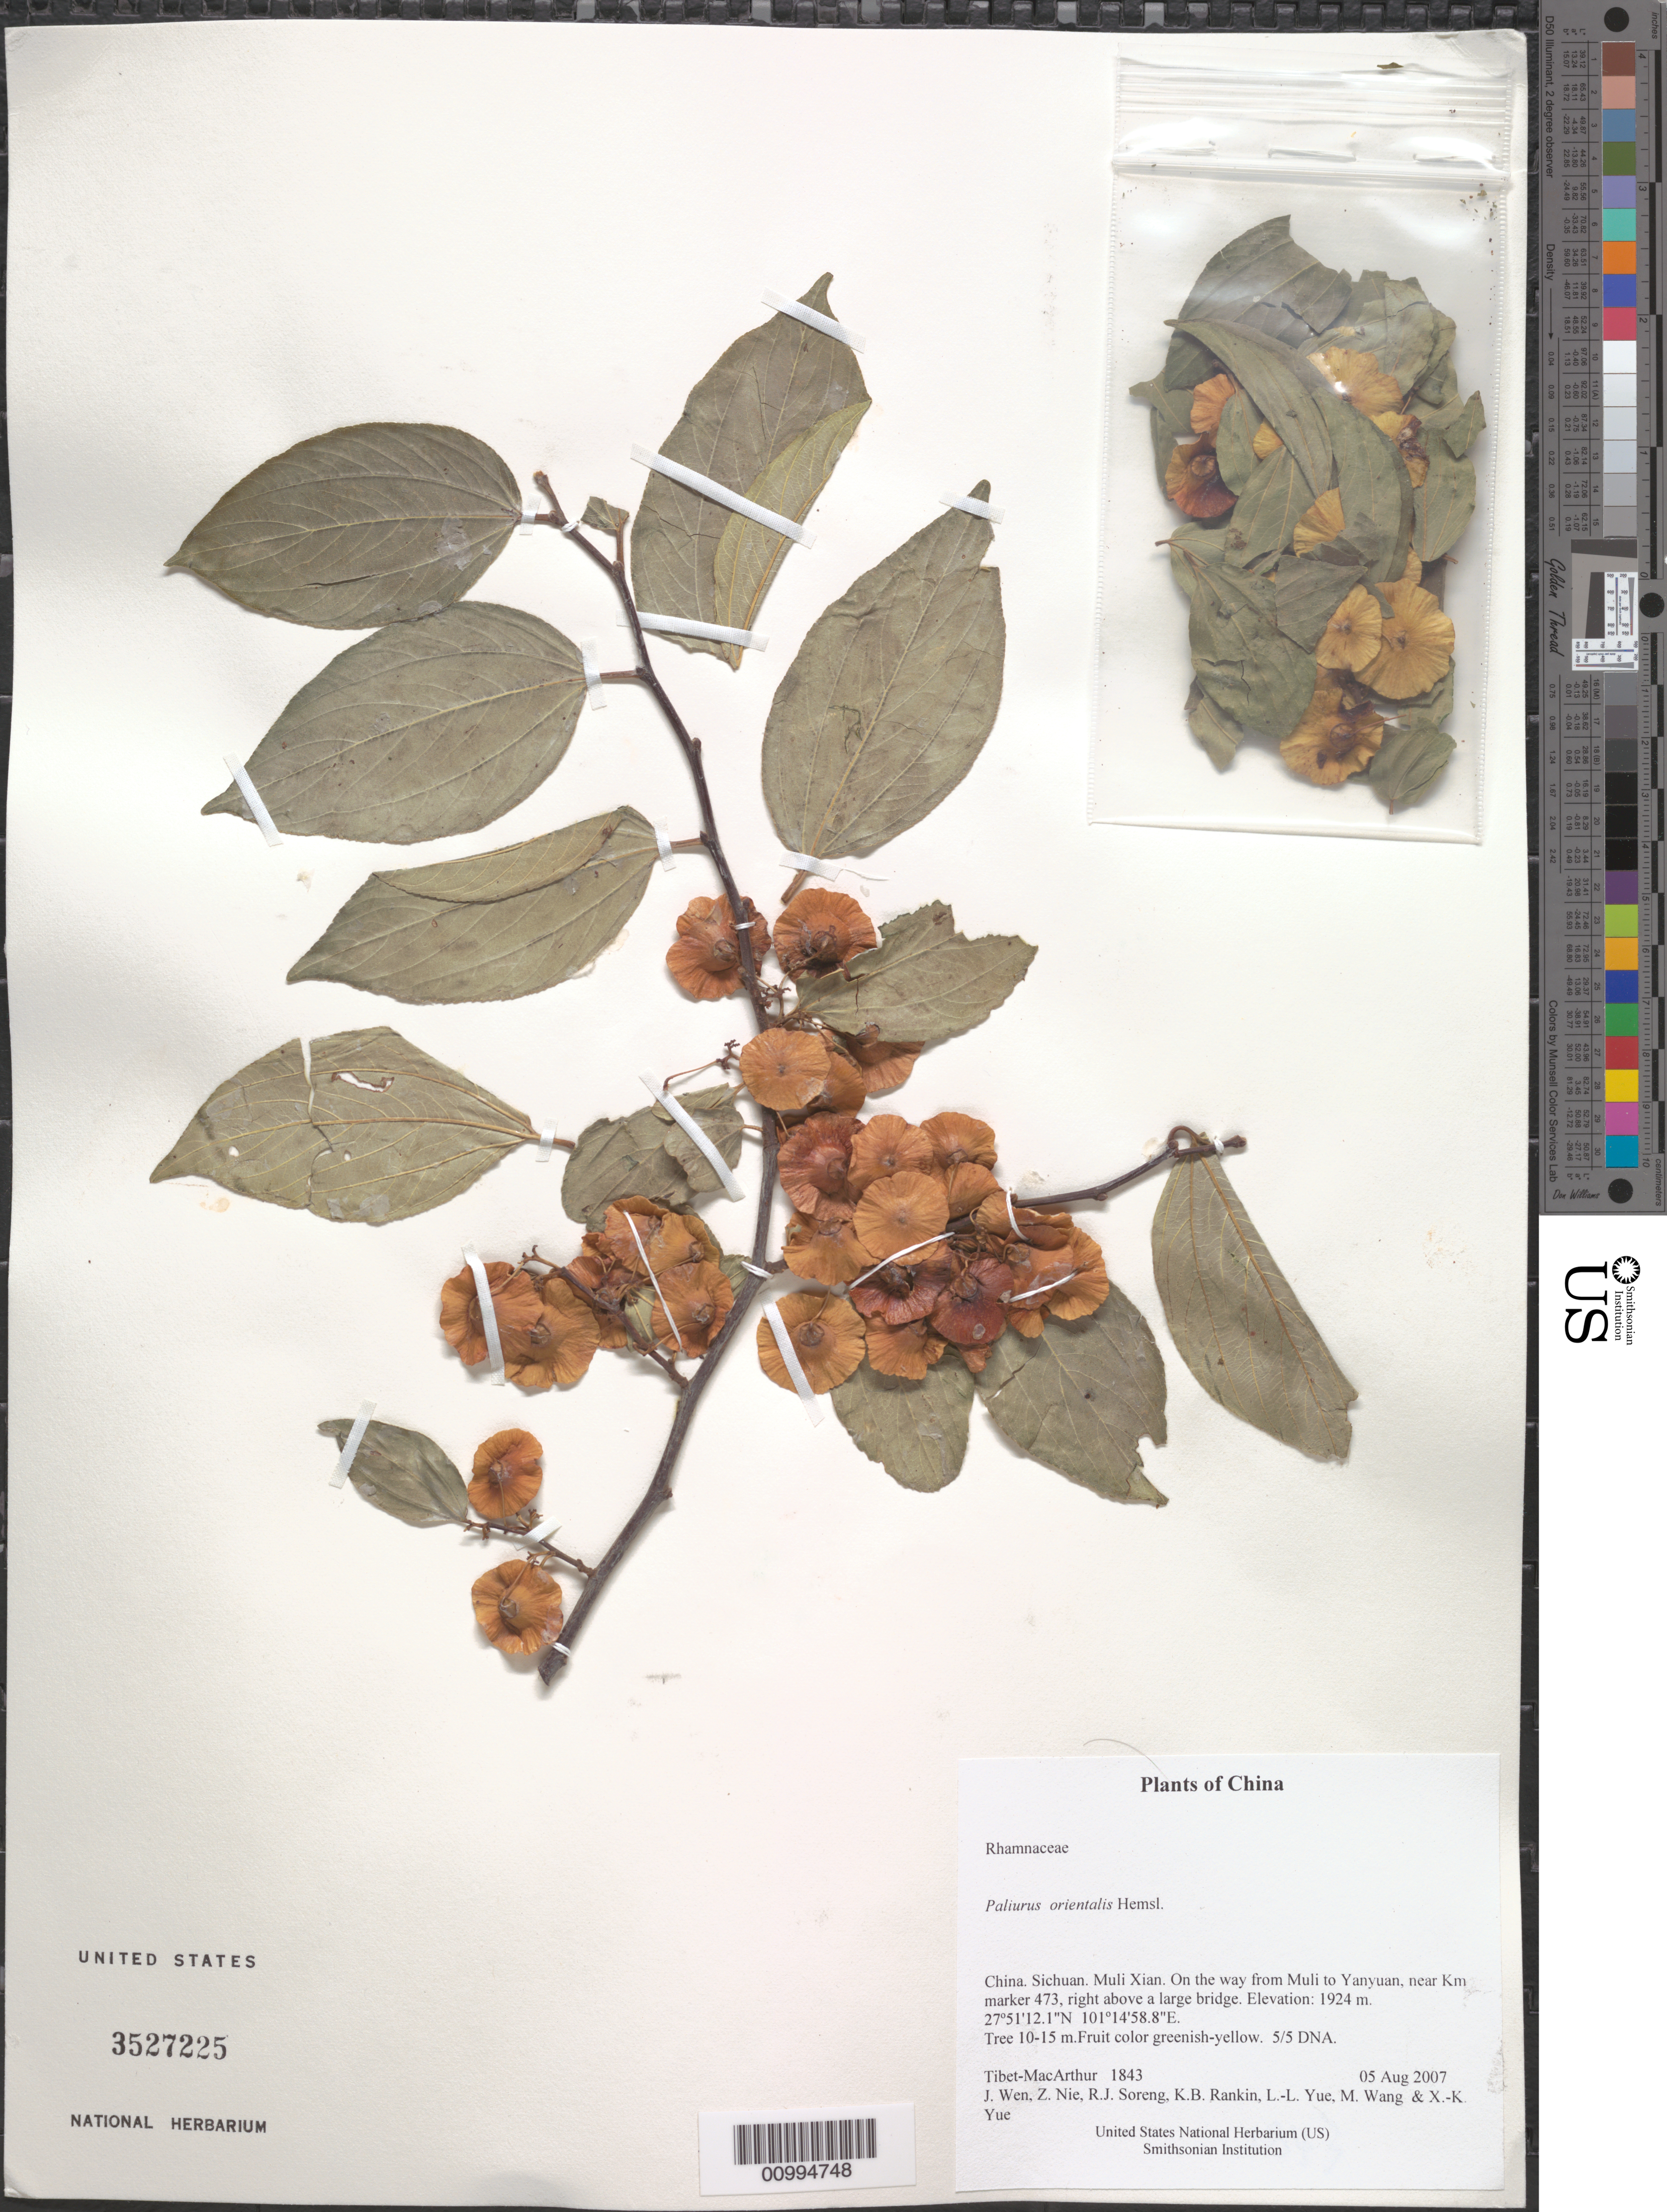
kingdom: Plantae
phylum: Tracheophyta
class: Magnoliopsida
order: Rosales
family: Rhamnaceae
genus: Paliurus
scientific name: Paliurus orientalis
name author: Hemsl.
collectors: Tibet-MacArthur, J. Wen, Z. Nie, R. J. Soreng, K. Rankin, L. Yue, M. Wang & X. Yue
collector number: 1843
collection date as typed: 05 Aug 2007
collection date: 2007-08-05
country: China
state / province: Sichuan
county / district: Muli Xian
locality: On the way from Muli to Yanyuan, near Km marker 473, right above a large bridge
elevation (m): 1924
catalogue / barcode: US 3527225